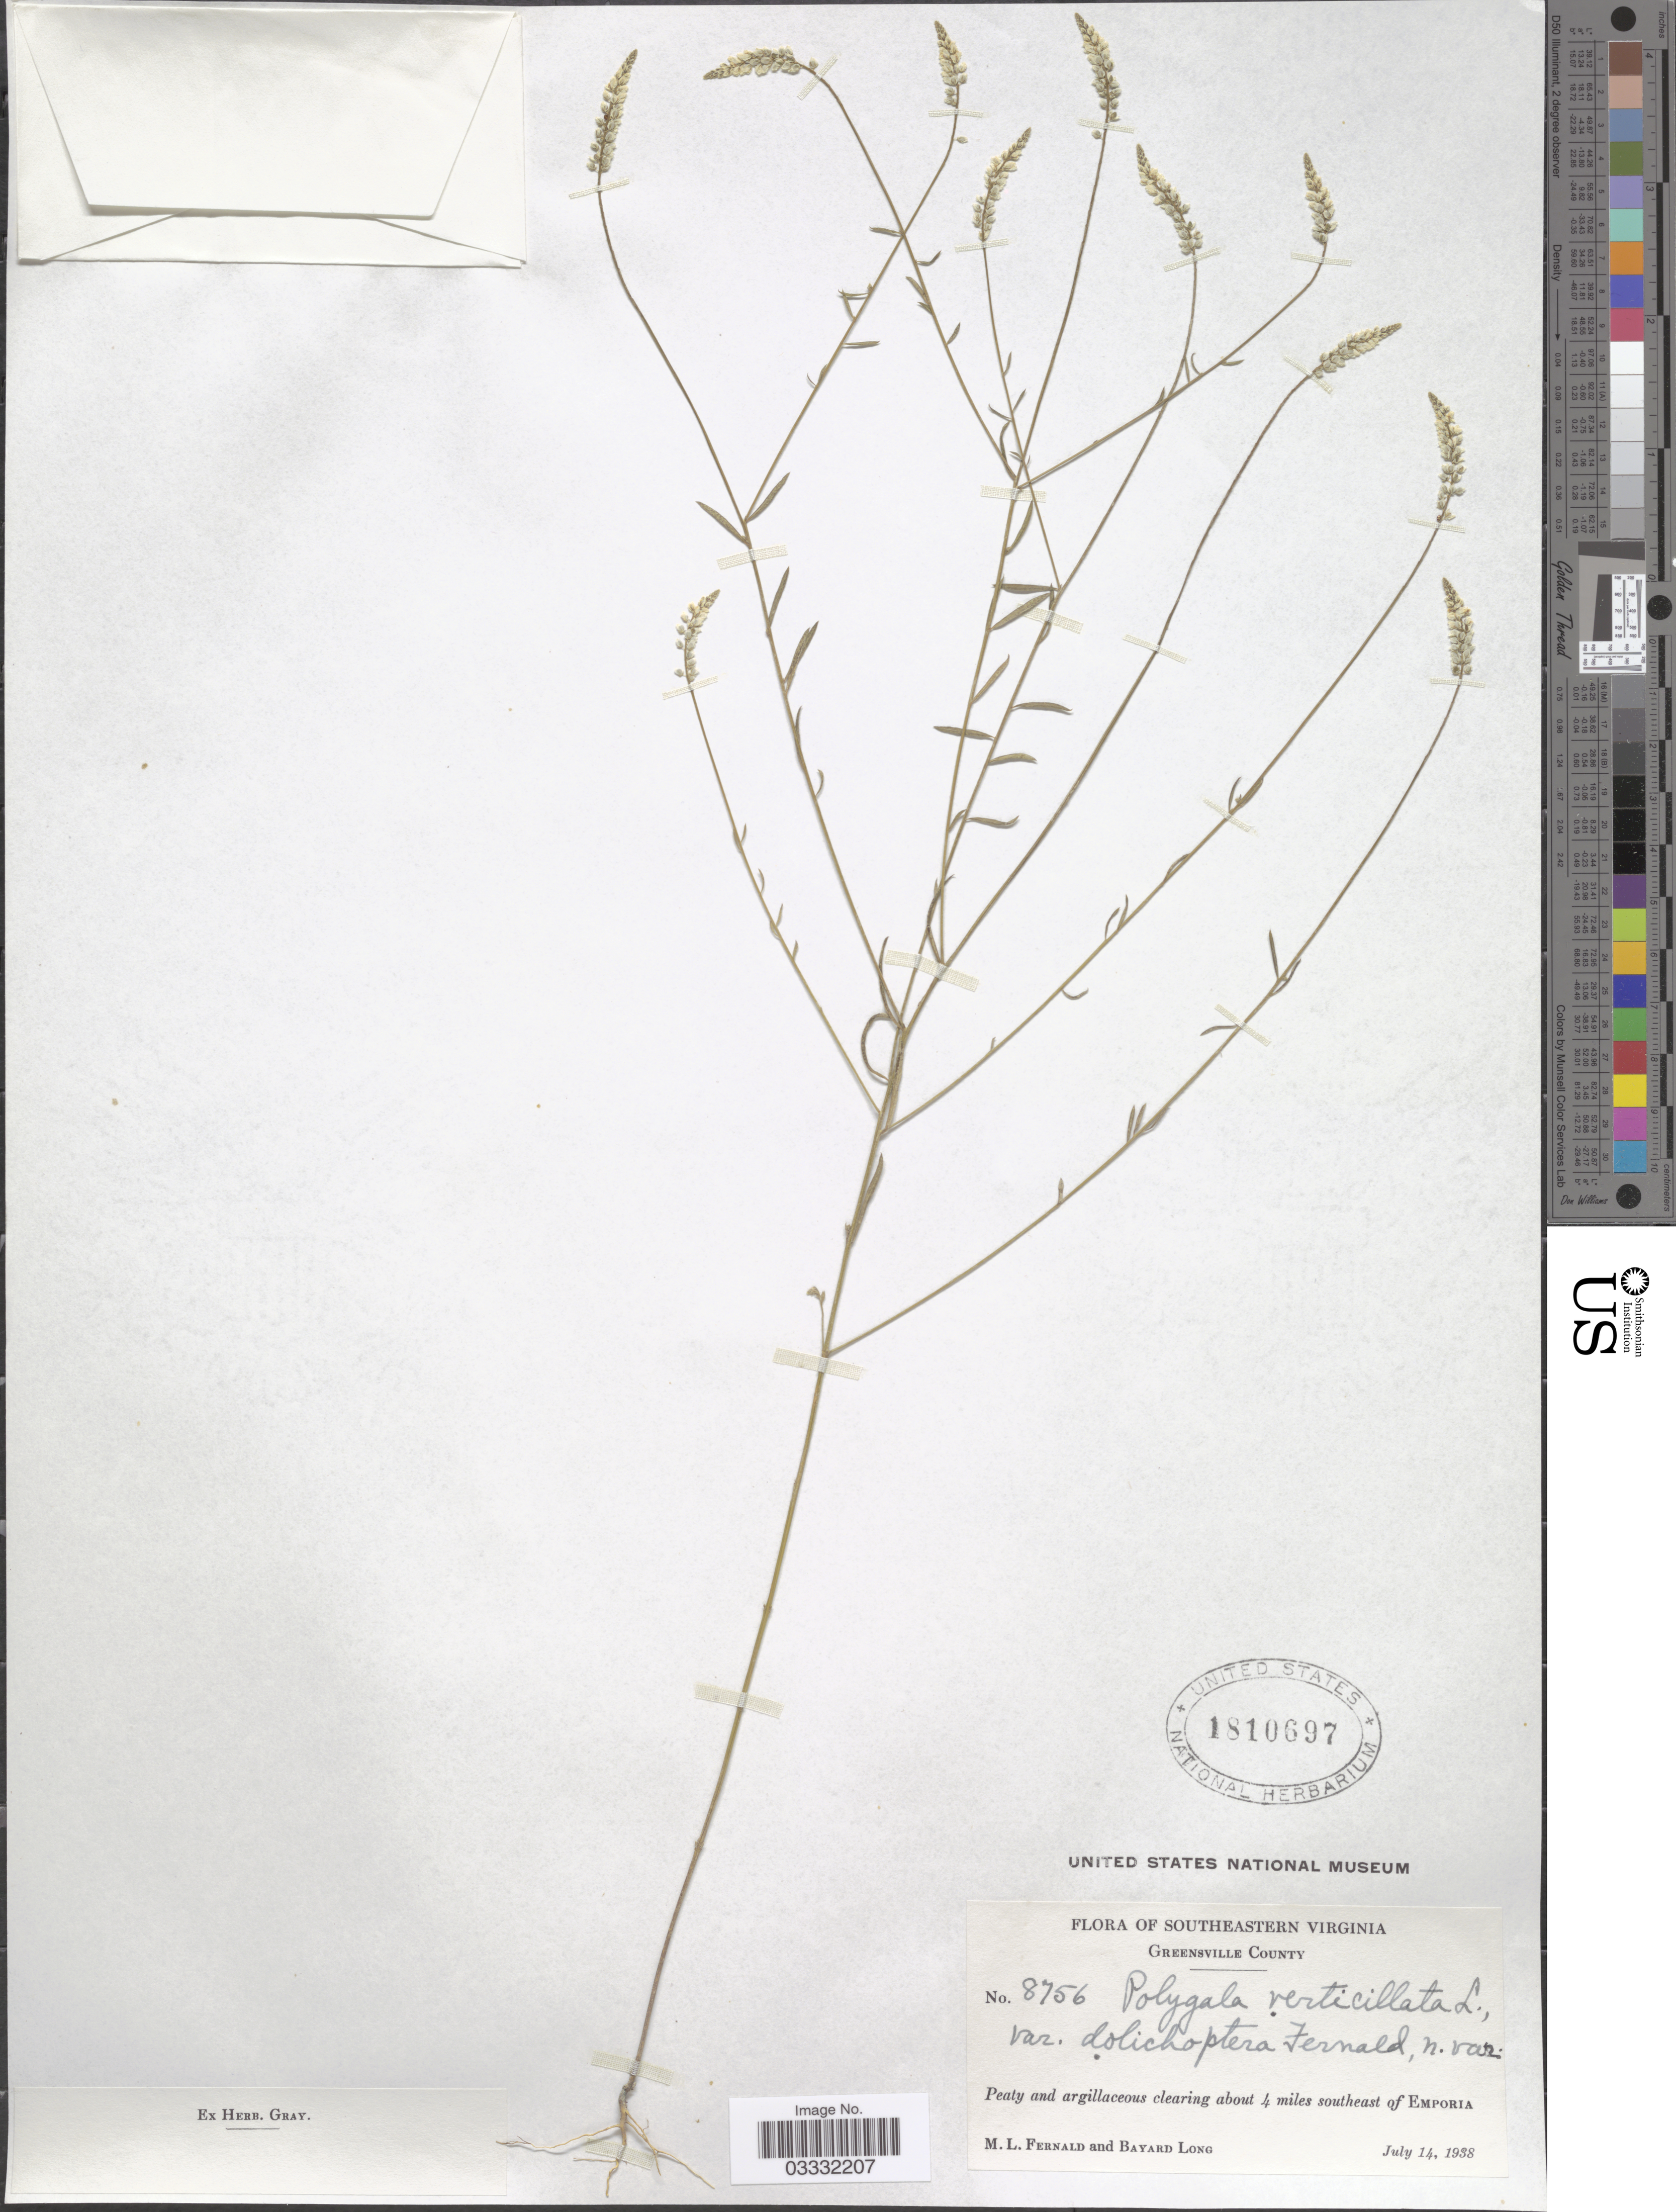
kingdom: Plantae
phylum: Tracheophyta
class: Magnoliopsida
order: Fabales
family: Polygalaceae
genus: Polygala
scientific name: Polygala verticillata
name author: L.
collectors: M. L. Fernald & B. Long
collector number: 8756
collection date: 1938-07-14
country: United States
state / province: Virginia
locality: Southeastern Virginia. About 4 miles southeast of Emporia.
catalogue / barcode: US 1810697